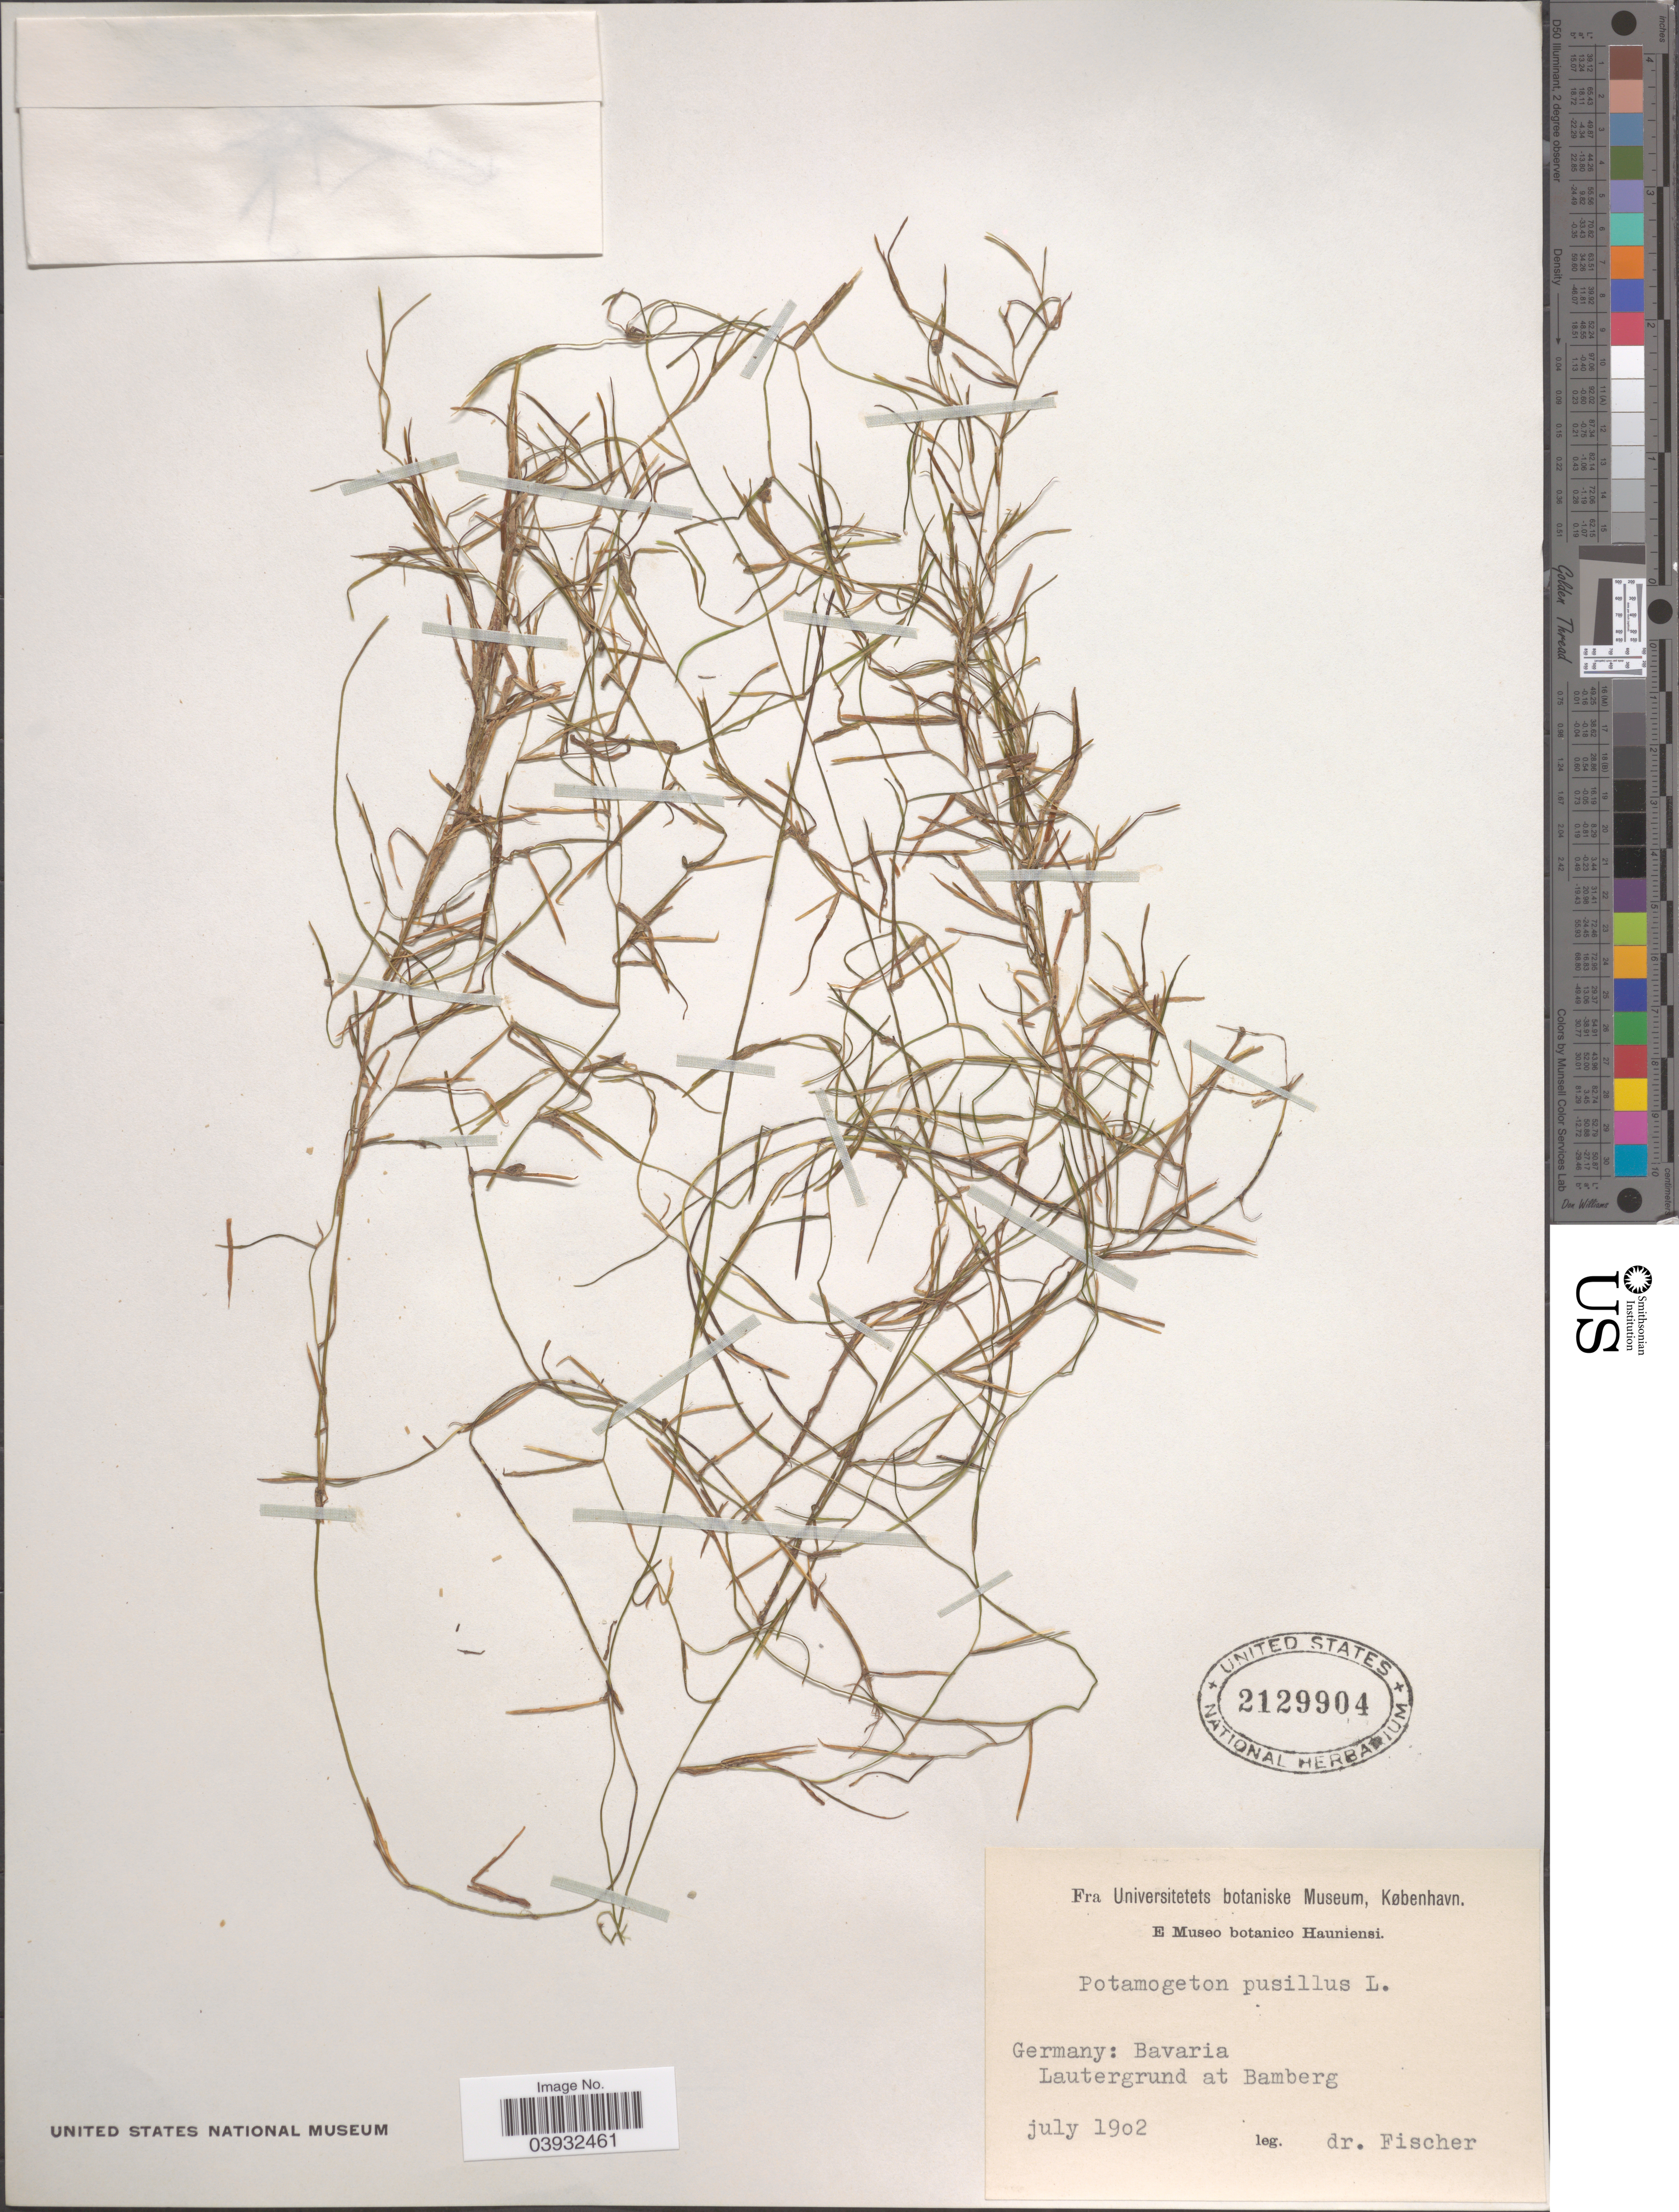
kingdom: Plantae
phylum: Tracheophyta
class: Liliopsida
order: Alismatales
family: Potamogetonaceae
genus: Potamogeton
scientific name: Potamogeton pusillus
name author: L.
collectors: Fischer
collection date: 1902-07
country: Germany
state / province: Bayern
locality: Lautergrund at Bamberg.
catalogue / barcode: US 2129904